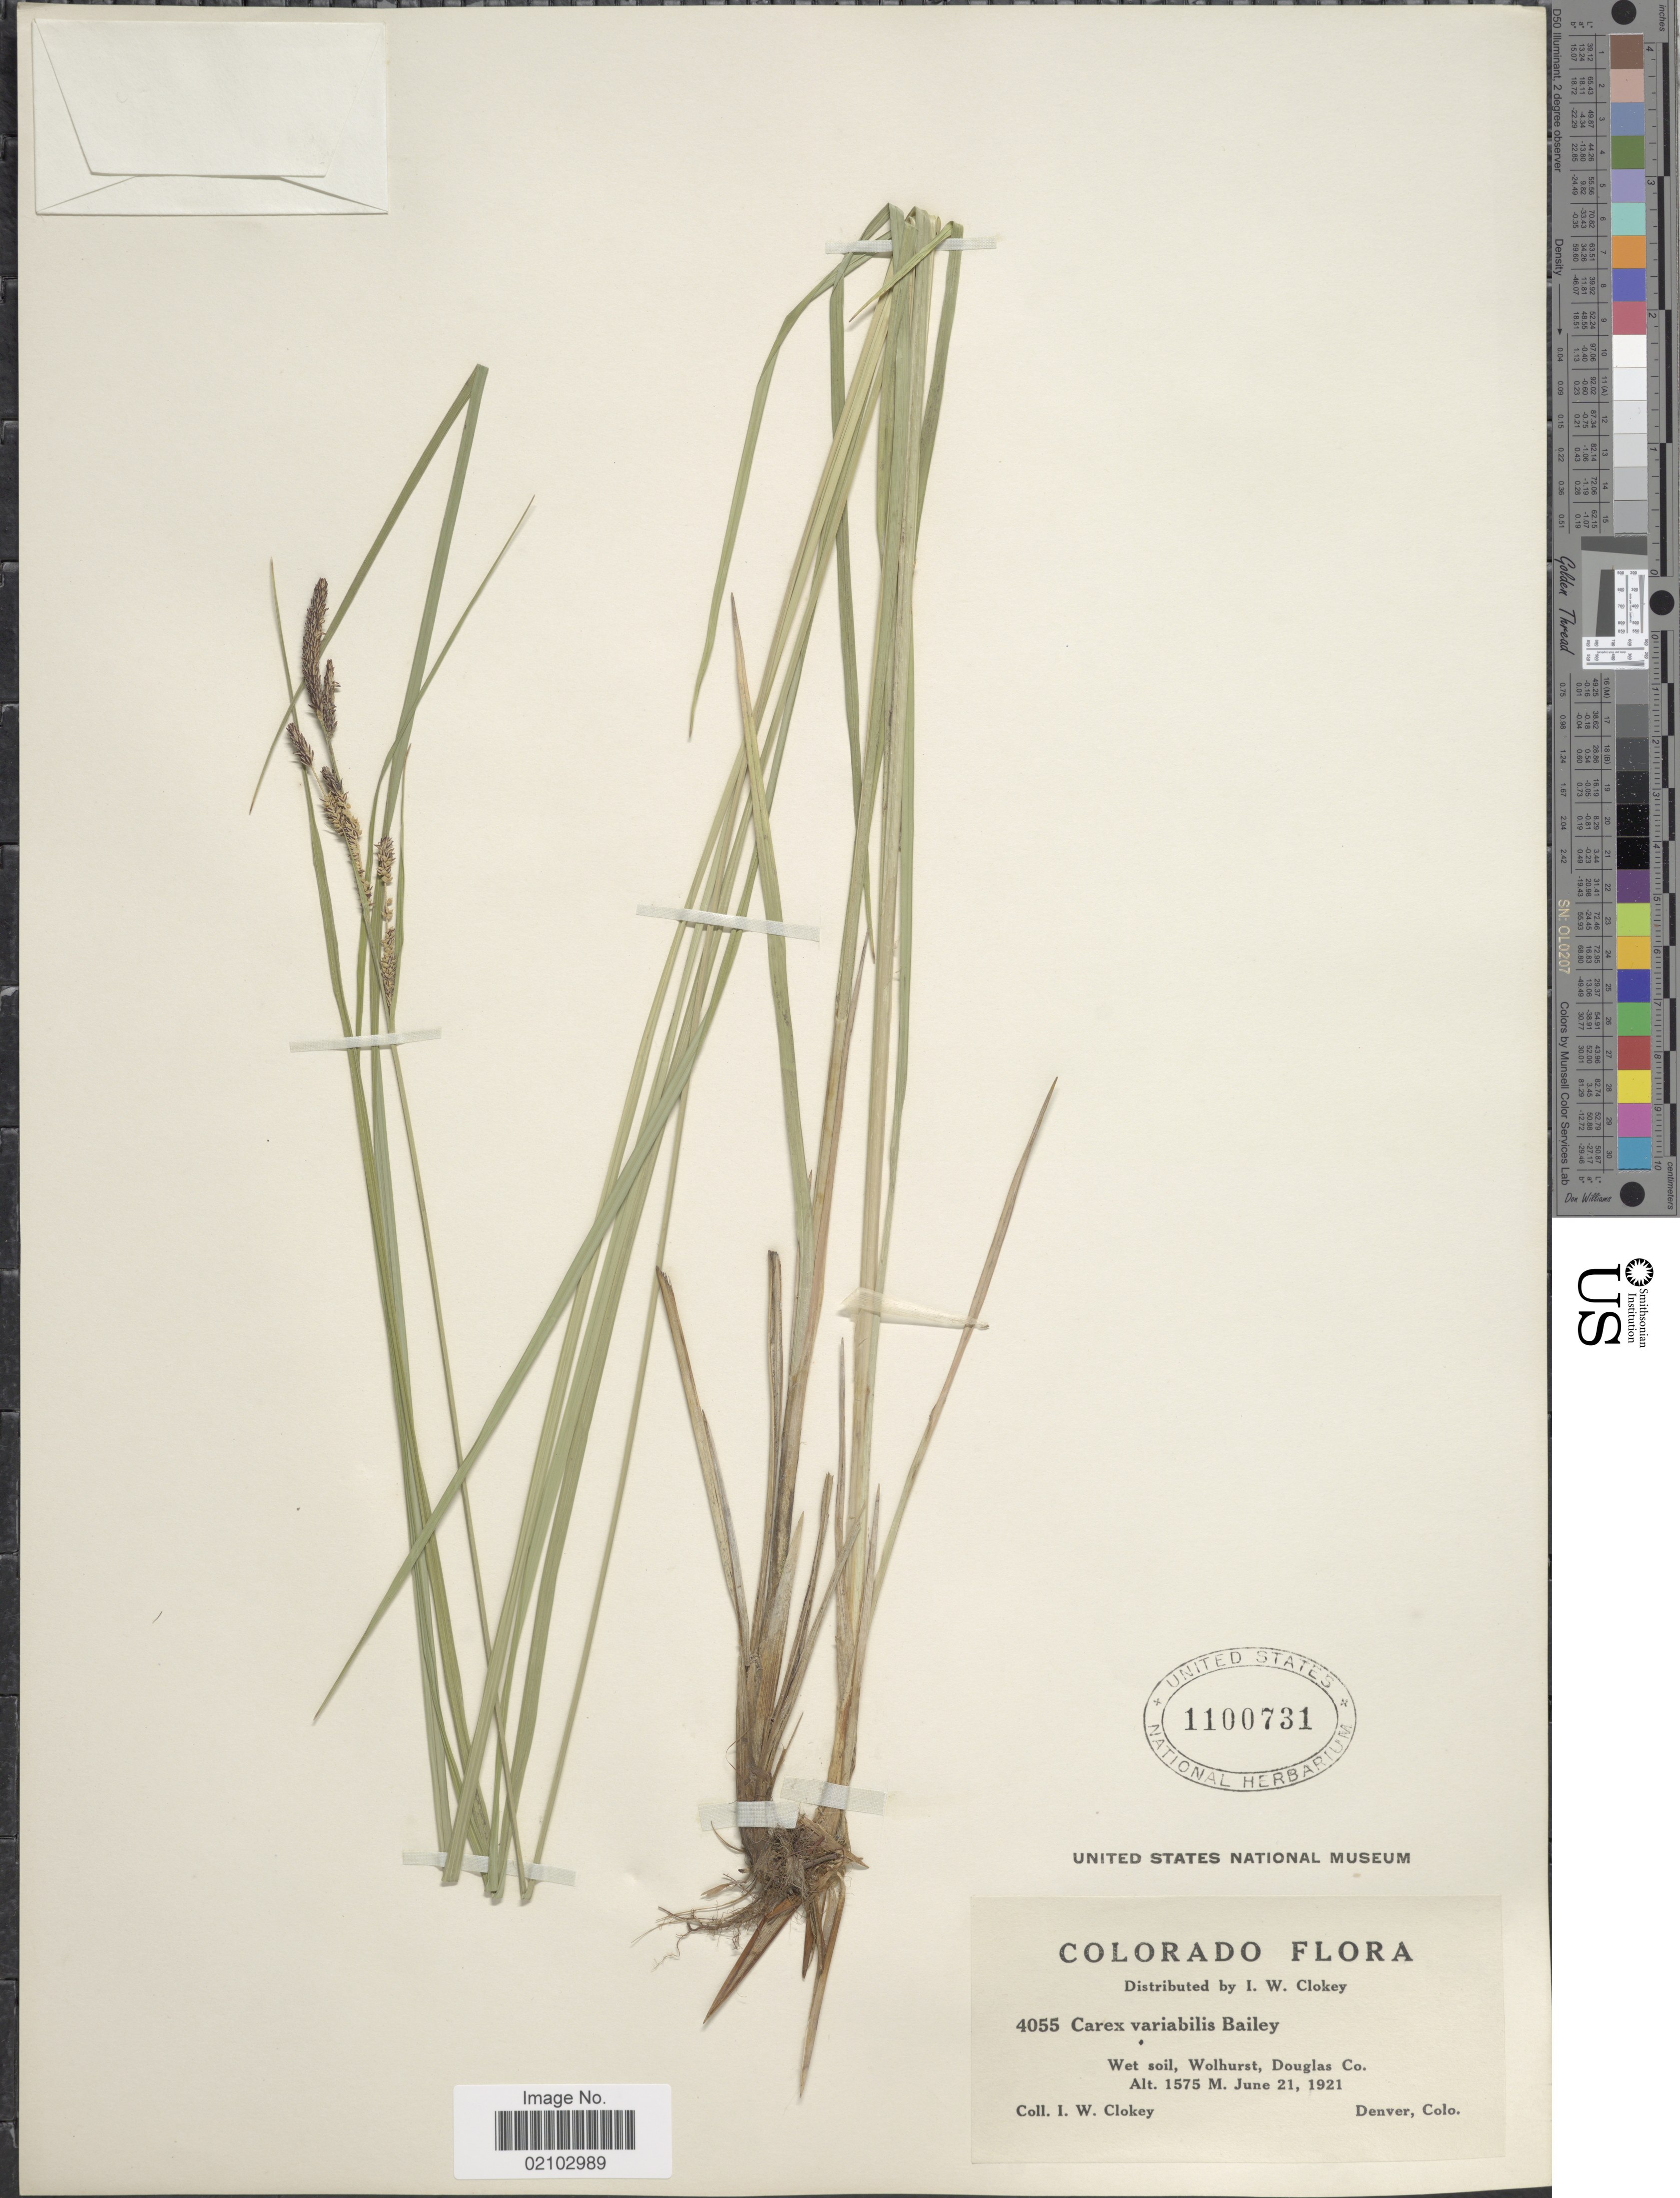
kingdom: Plantae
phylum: Tracheophyta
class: Liliopsida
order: Poales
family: Cyperaceae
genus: Carex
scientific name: Carex aquatilis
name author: Wahlenb.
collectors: I. W. Clokey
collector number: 4055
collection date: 1921-06-21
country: United States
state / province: Colorado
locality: Wet soil, Wolhurst, Douglas Co.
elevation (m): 1575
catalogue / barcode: US 1100731